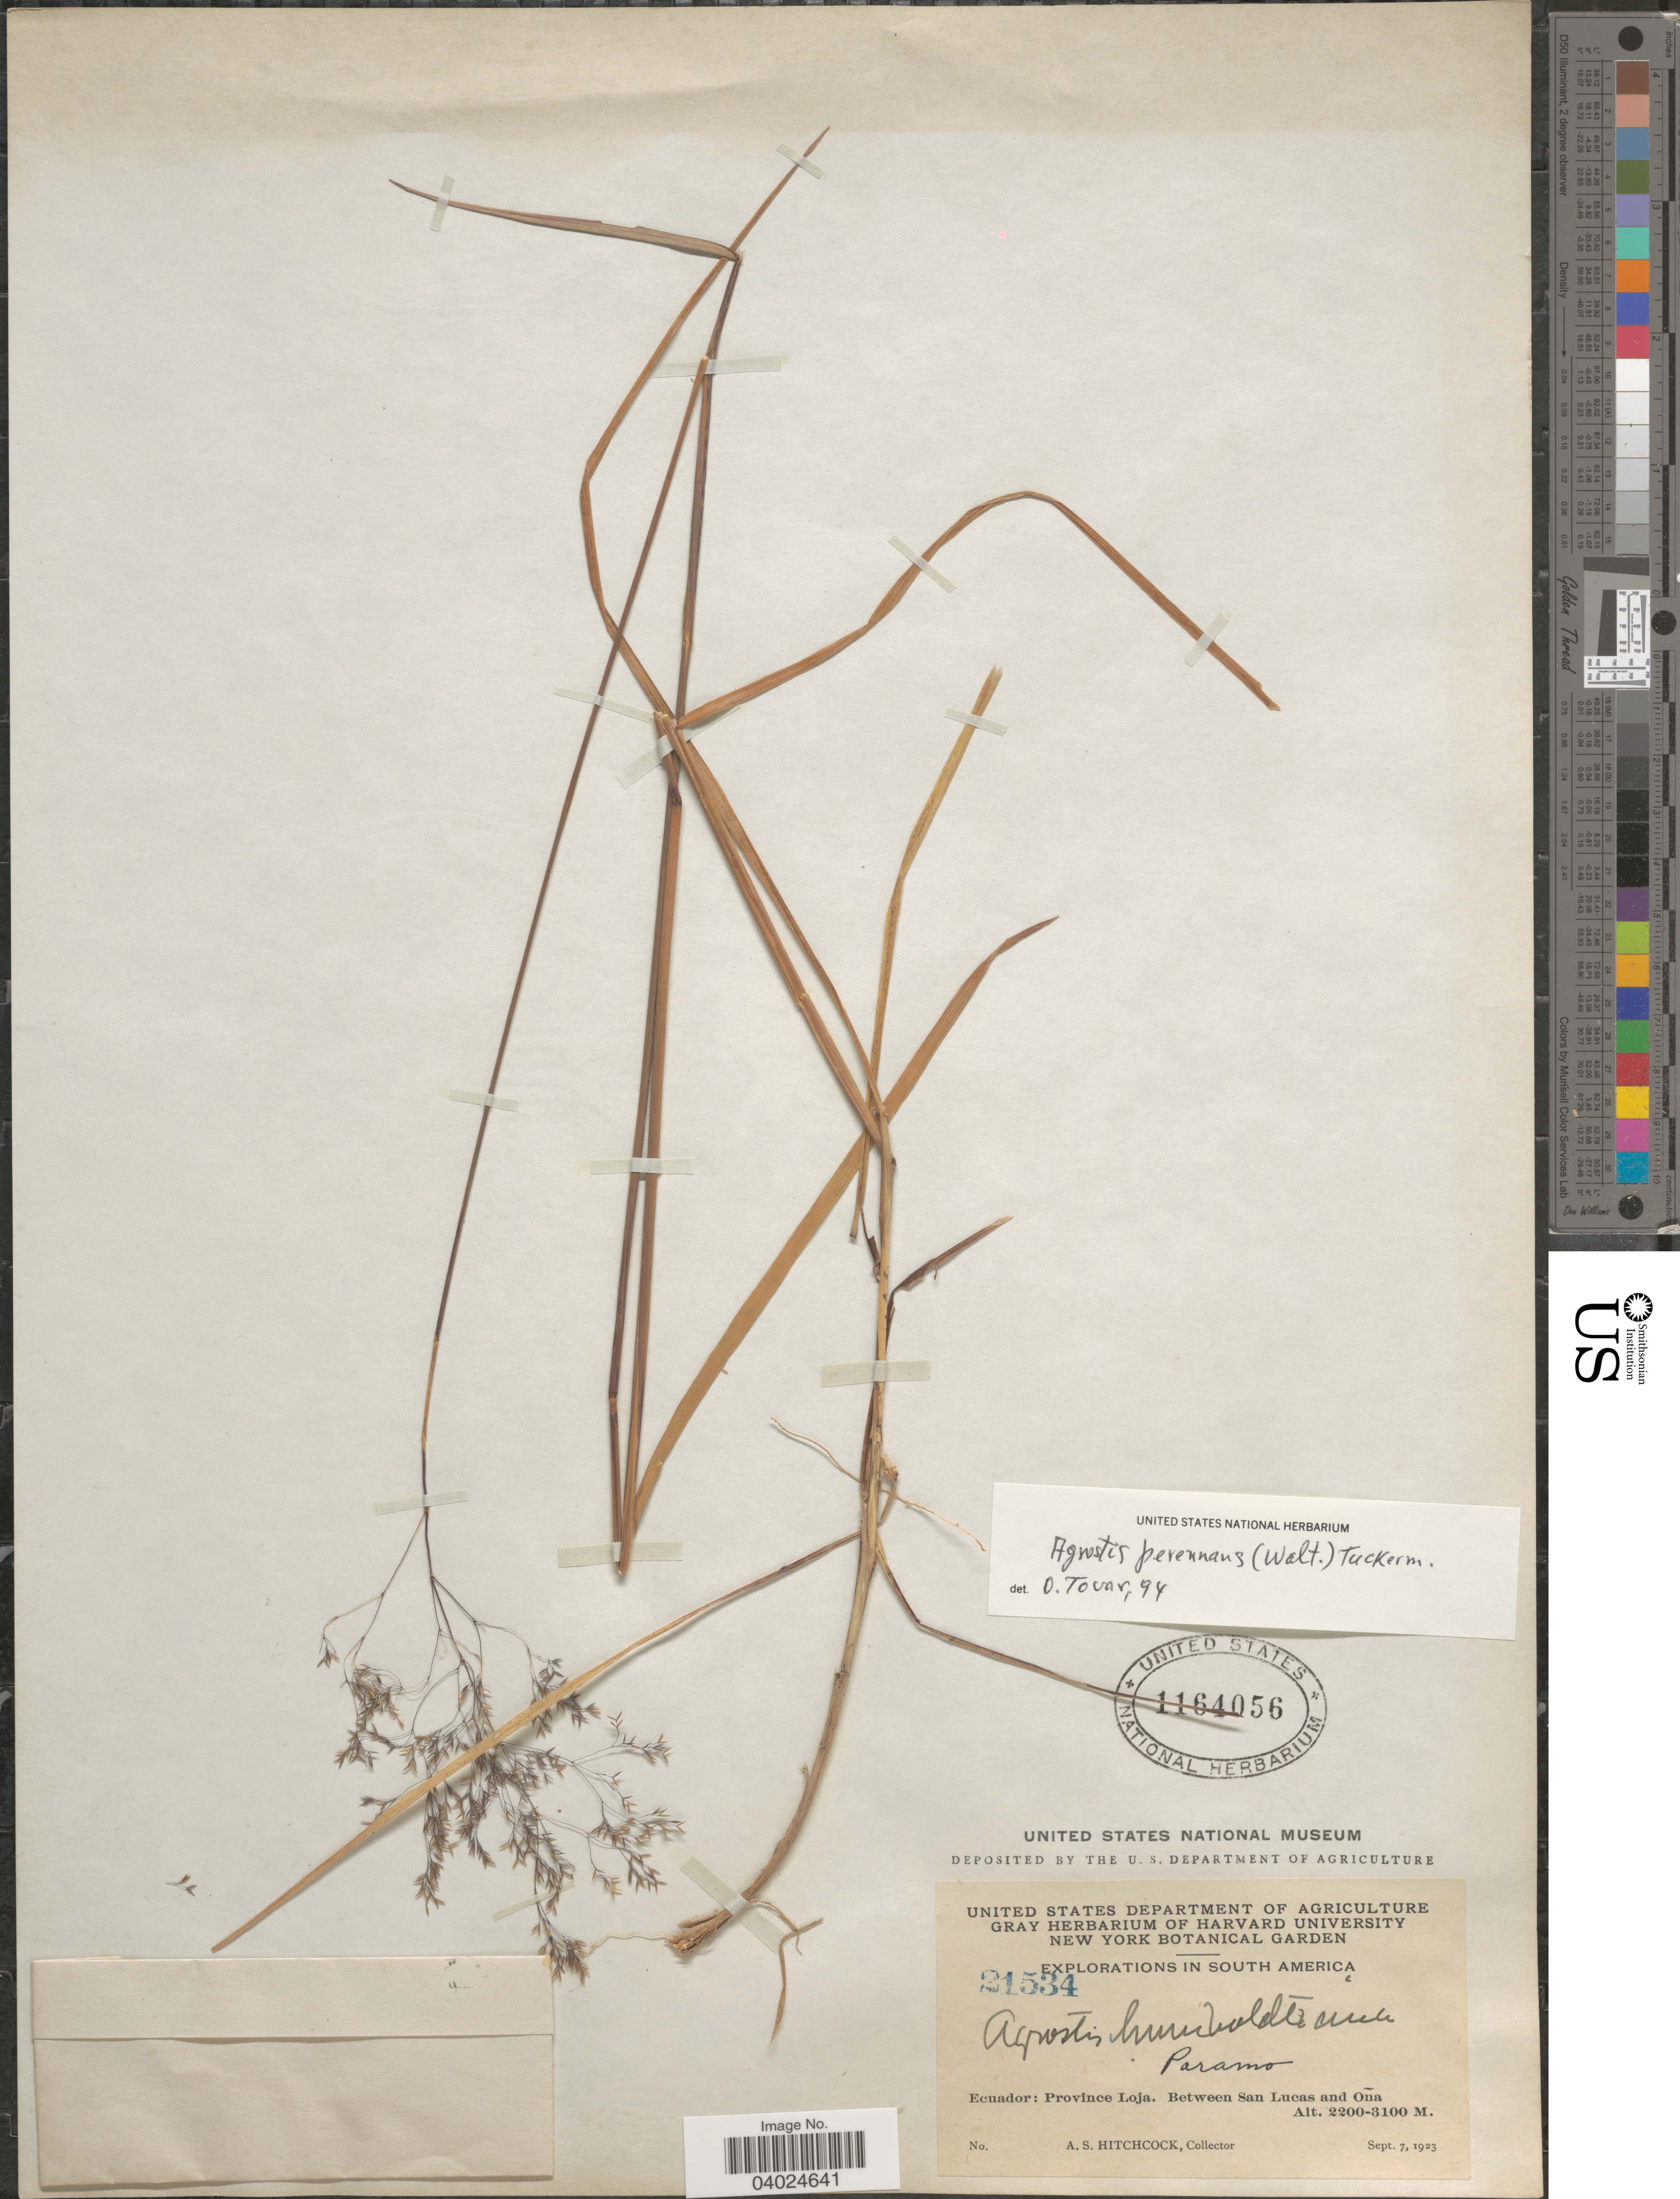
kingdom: Plantae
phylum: Tracheophyta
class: Liliopsida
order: Poales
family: Poaceae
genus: Agrostis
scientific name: Agrostis perennans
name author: (Walter) Tuck.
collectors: A. S. Hitchcock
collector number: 21534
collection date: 1923-09-07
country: Ecuador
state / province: Loja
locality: Between San Lucas and Oña.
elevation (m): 2200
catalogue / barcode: US 1164056